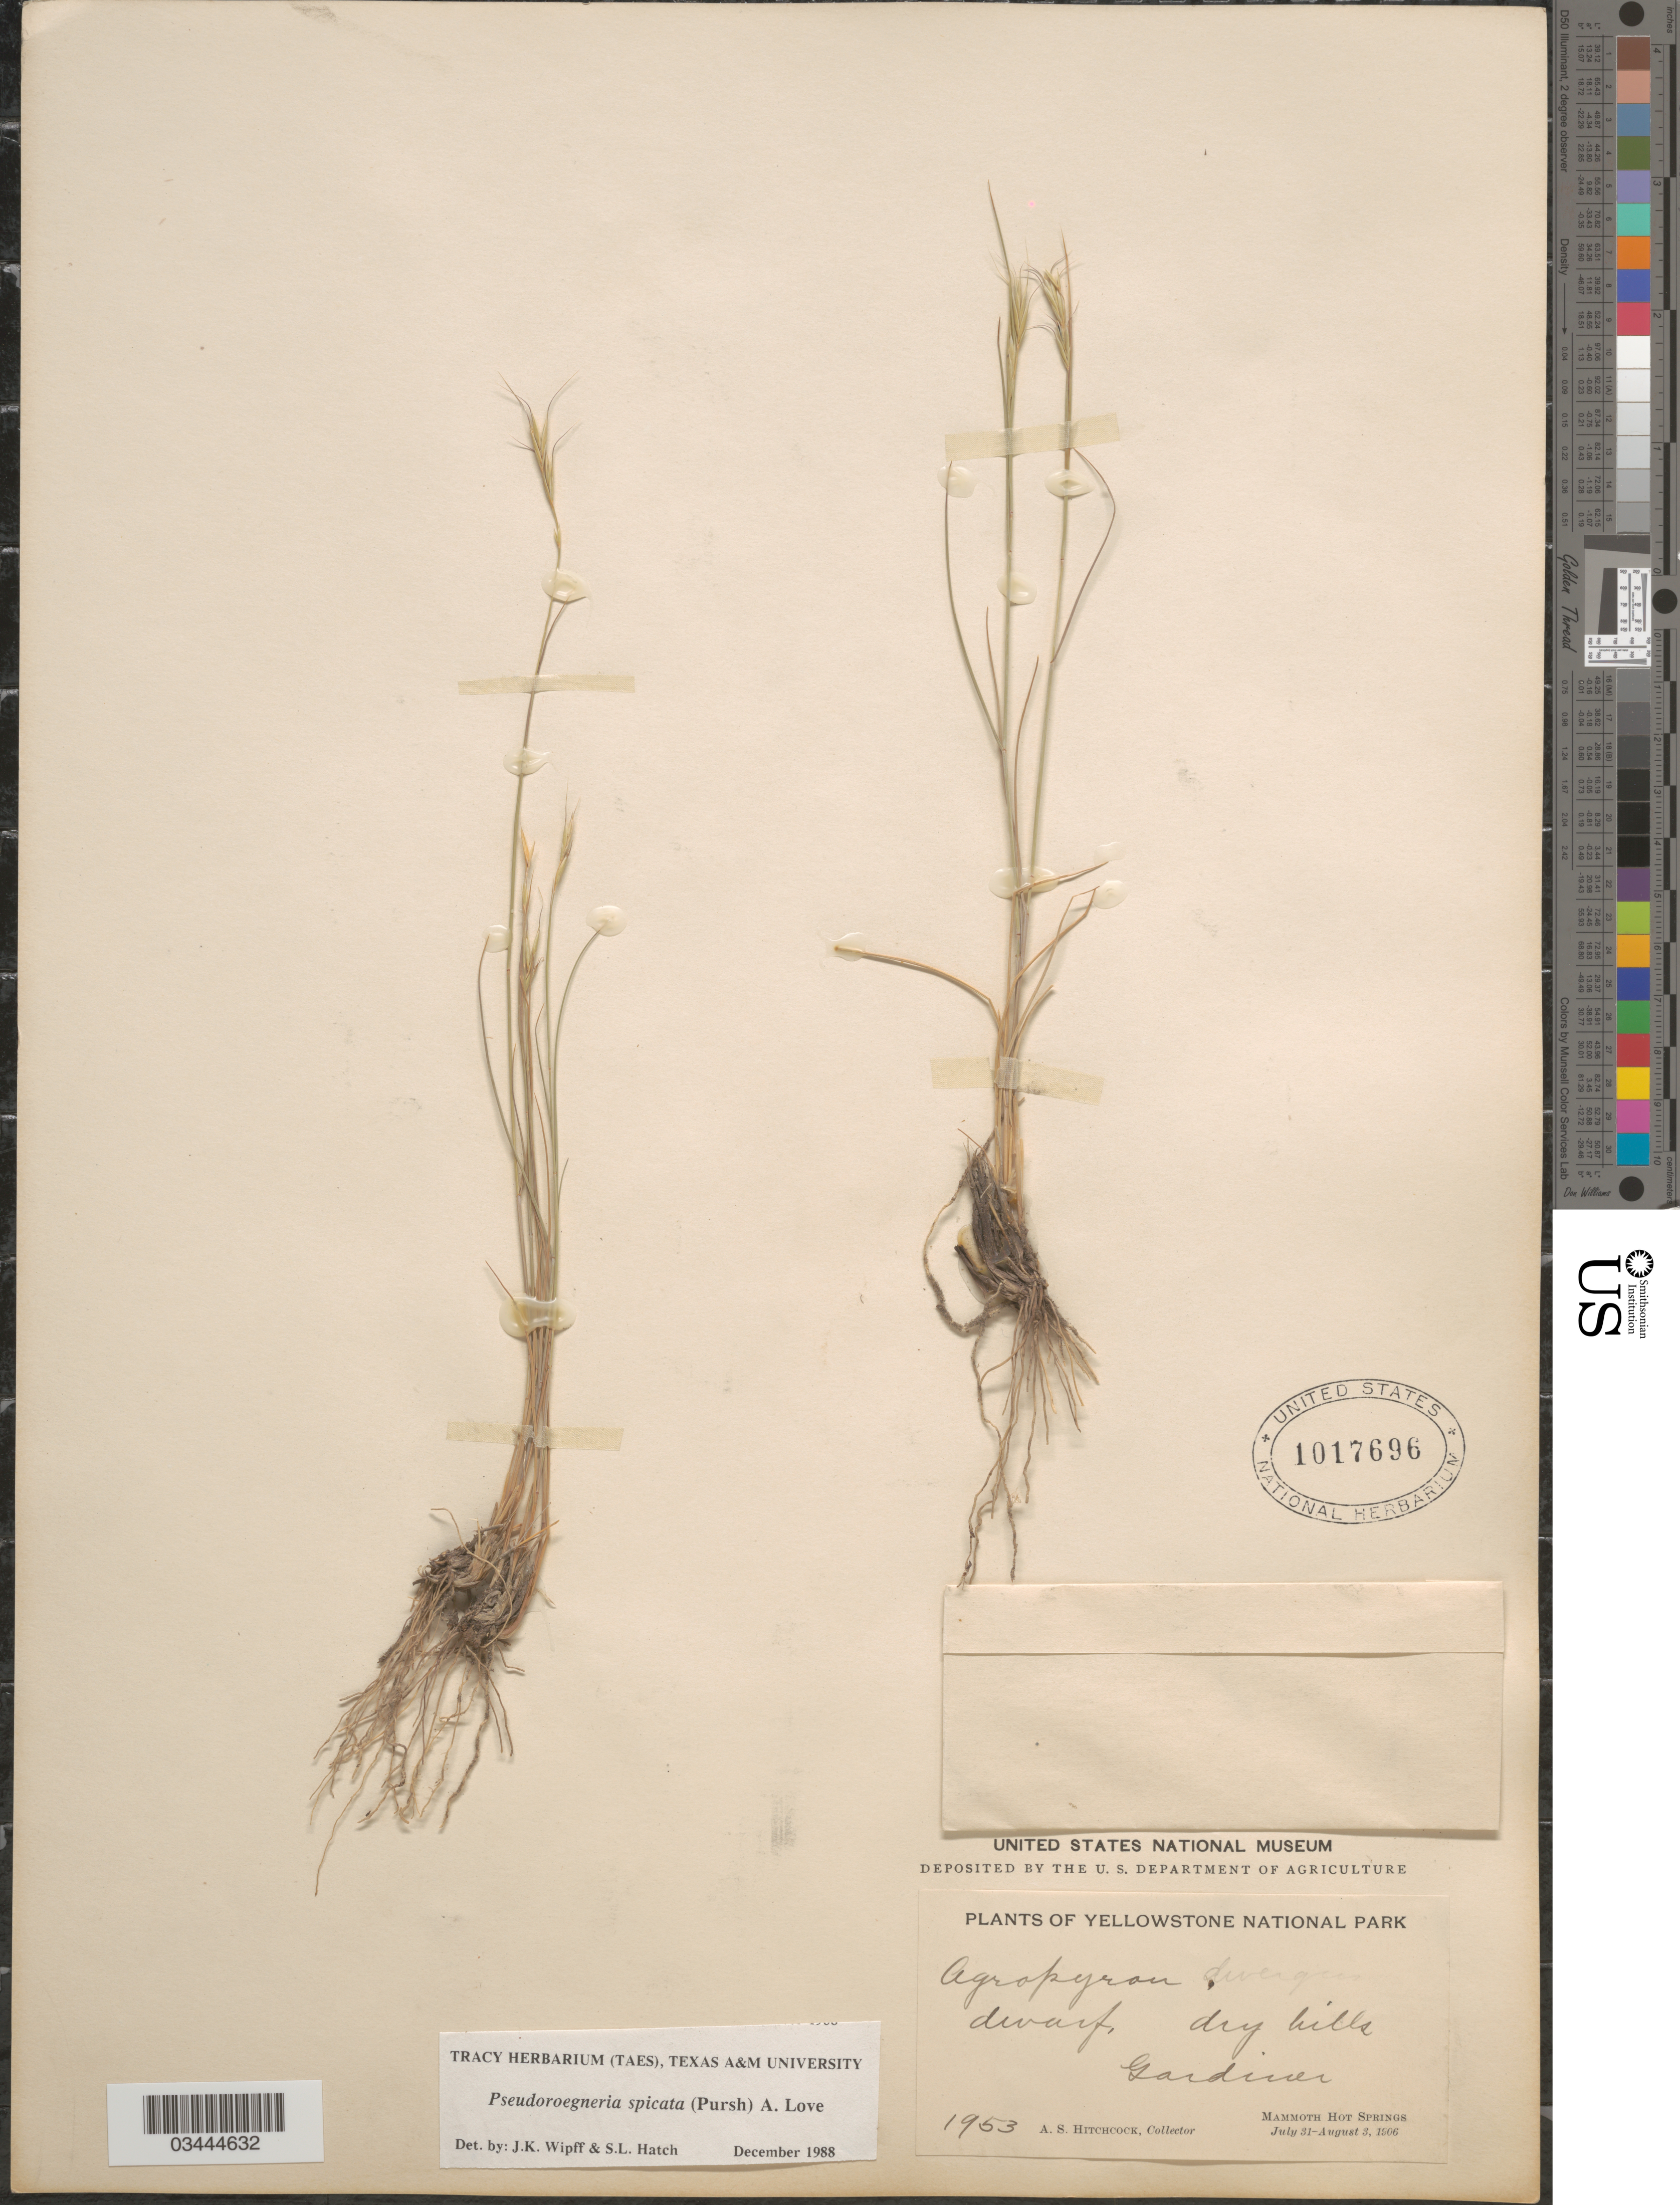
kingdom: Plantae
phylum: Tracheophyta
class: Liliopsida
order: Poales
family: Poaceae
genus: Pseudoroegneria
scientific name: Pseudoroegneria spicata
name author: (Pursh) Á. Löve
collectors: A. S. Hitchcock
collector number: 1953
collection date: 1906-07-31/1906-08-03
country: United States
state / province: Wyoming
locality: Yellowstone National Park. Dwarf, dry hills. Gardiner. Mammoth Hot Springs.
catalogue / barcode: US 1017696